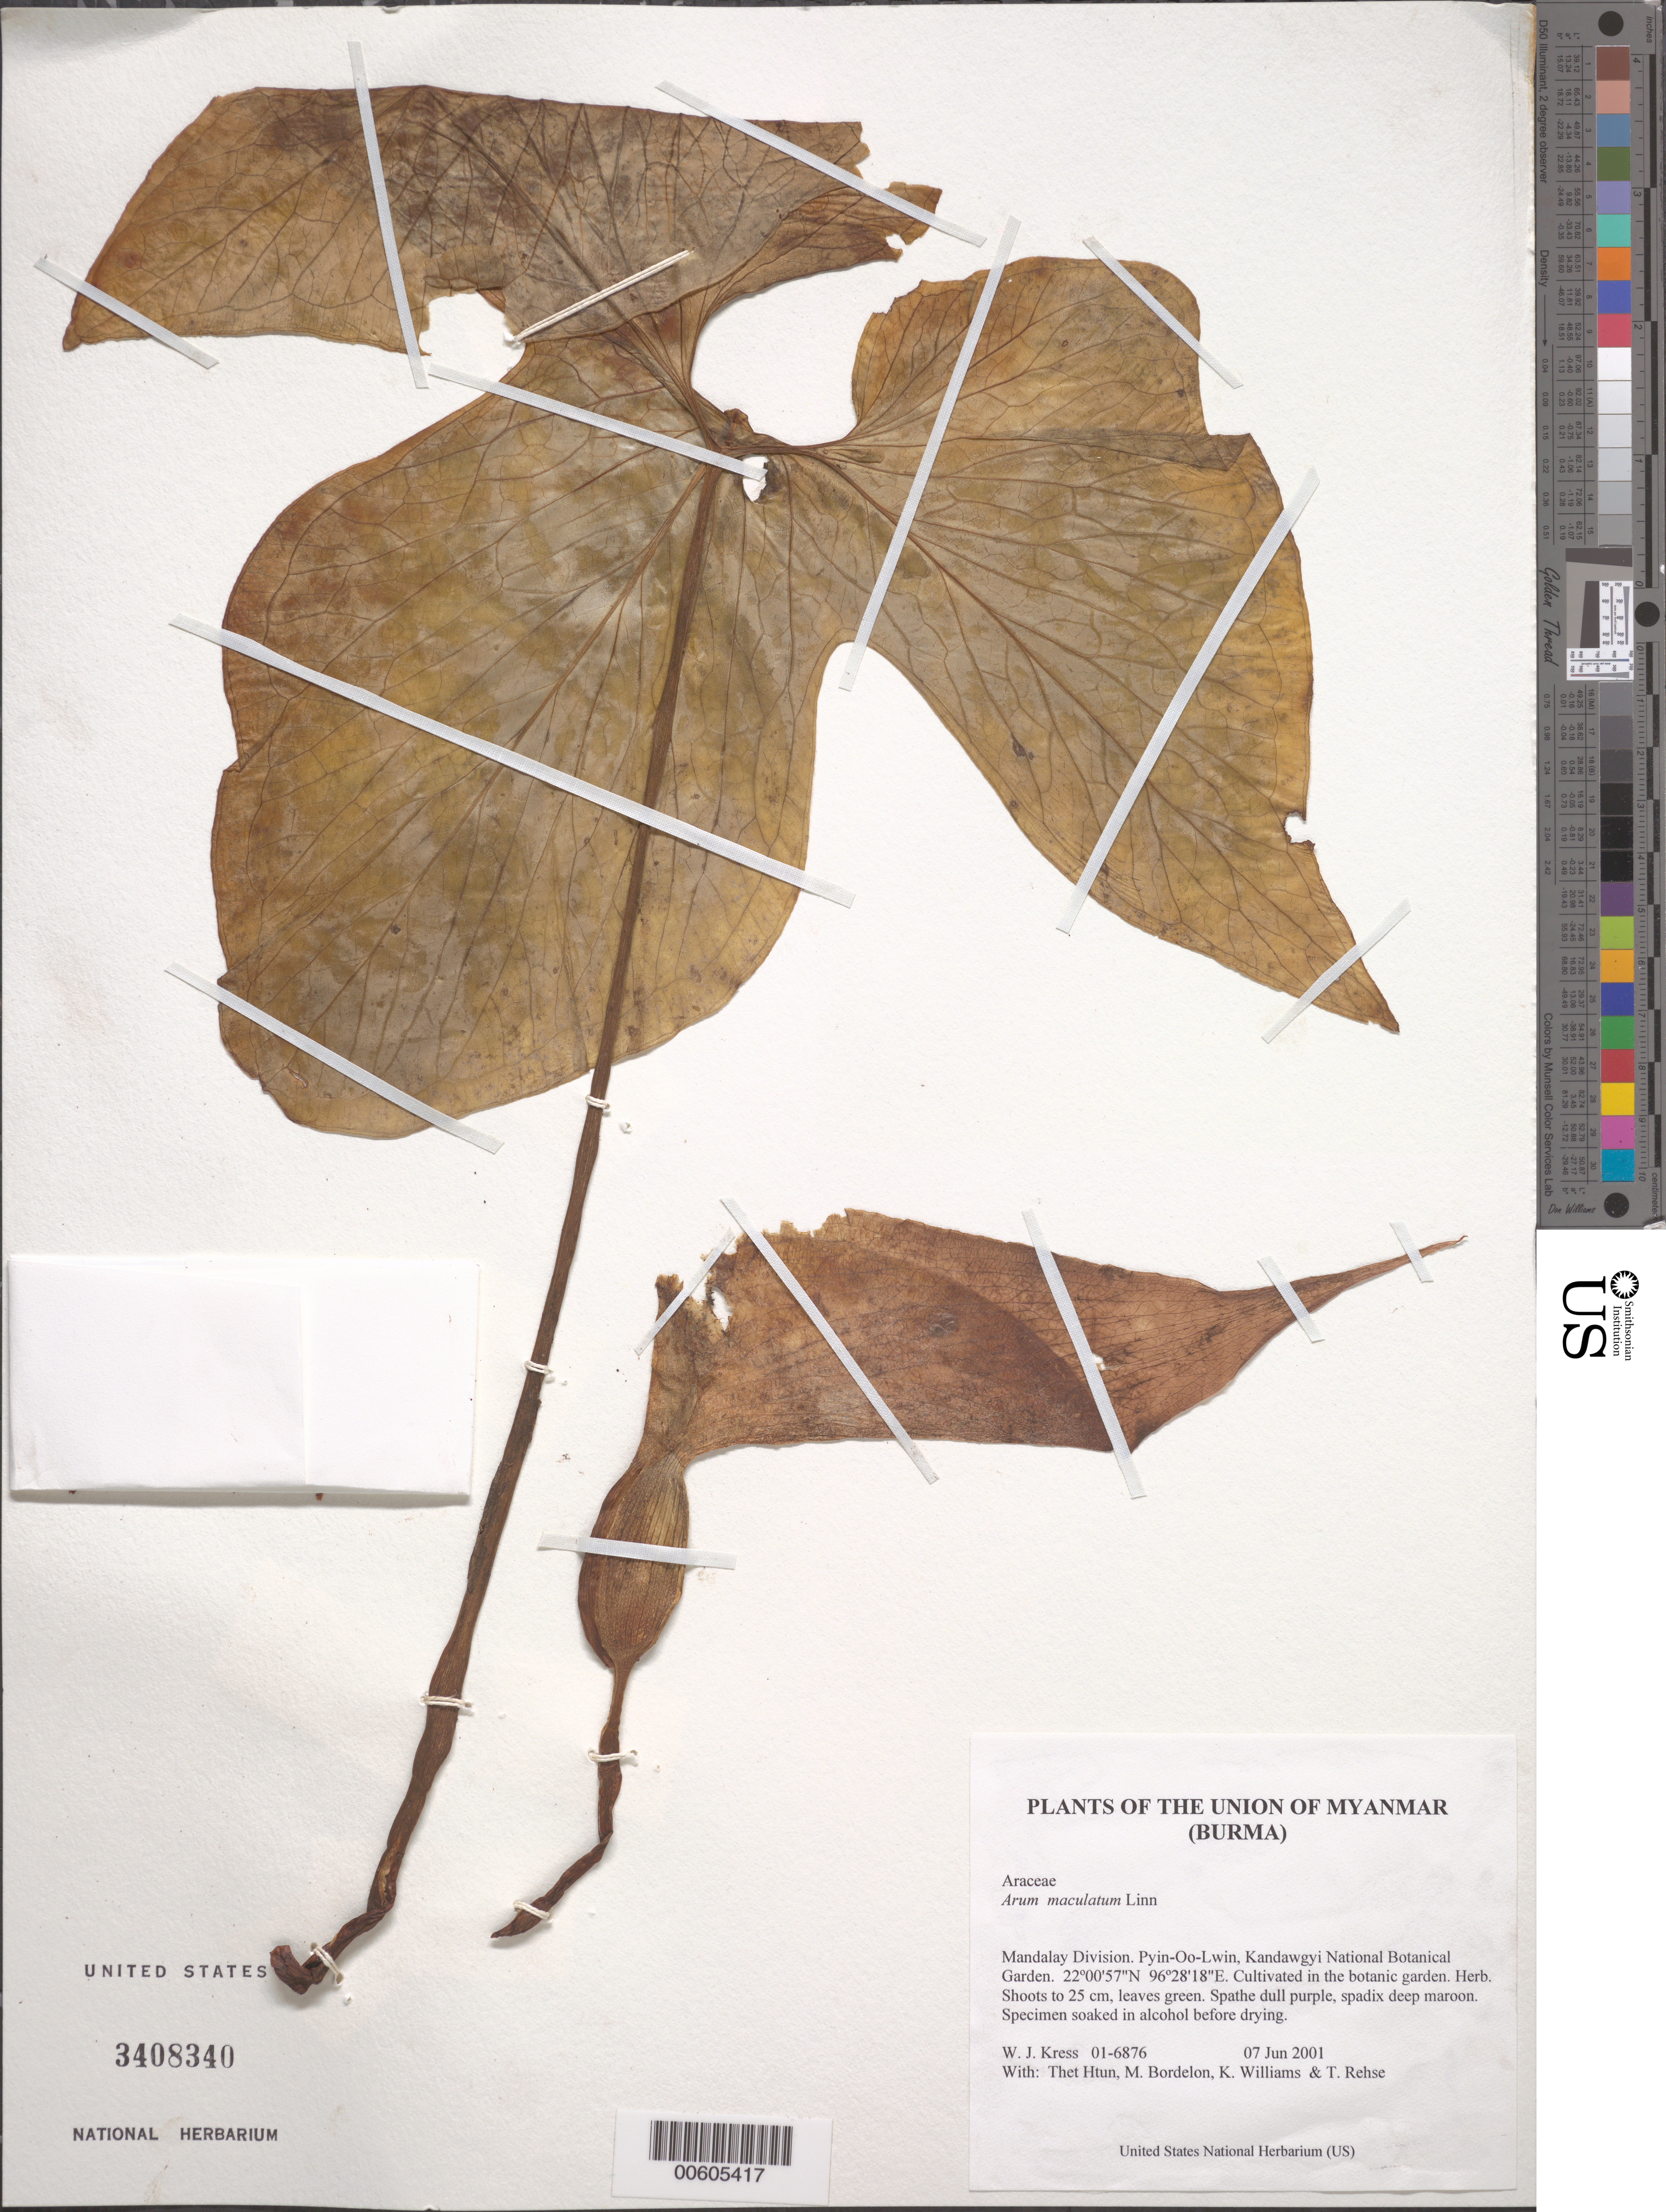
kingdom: Plantae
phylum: Tracheophyta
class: Liliopsida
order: Alismatales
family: Araceae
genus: Arum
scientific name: Arum maculatum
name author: L.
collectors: W. J. Kress, Thet Htun, M. Bordelon, K. J. Williams & T. Rehse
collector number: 01-6876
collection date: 2001-06-07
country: Myanmar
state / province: Mandalay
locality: Pyin-Oo-Lwin, Kandawgyi National Botanical Garden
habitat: Cultivated in the botanic garden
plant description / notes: US Flowering-Apr2018.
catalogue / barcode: US 3408340